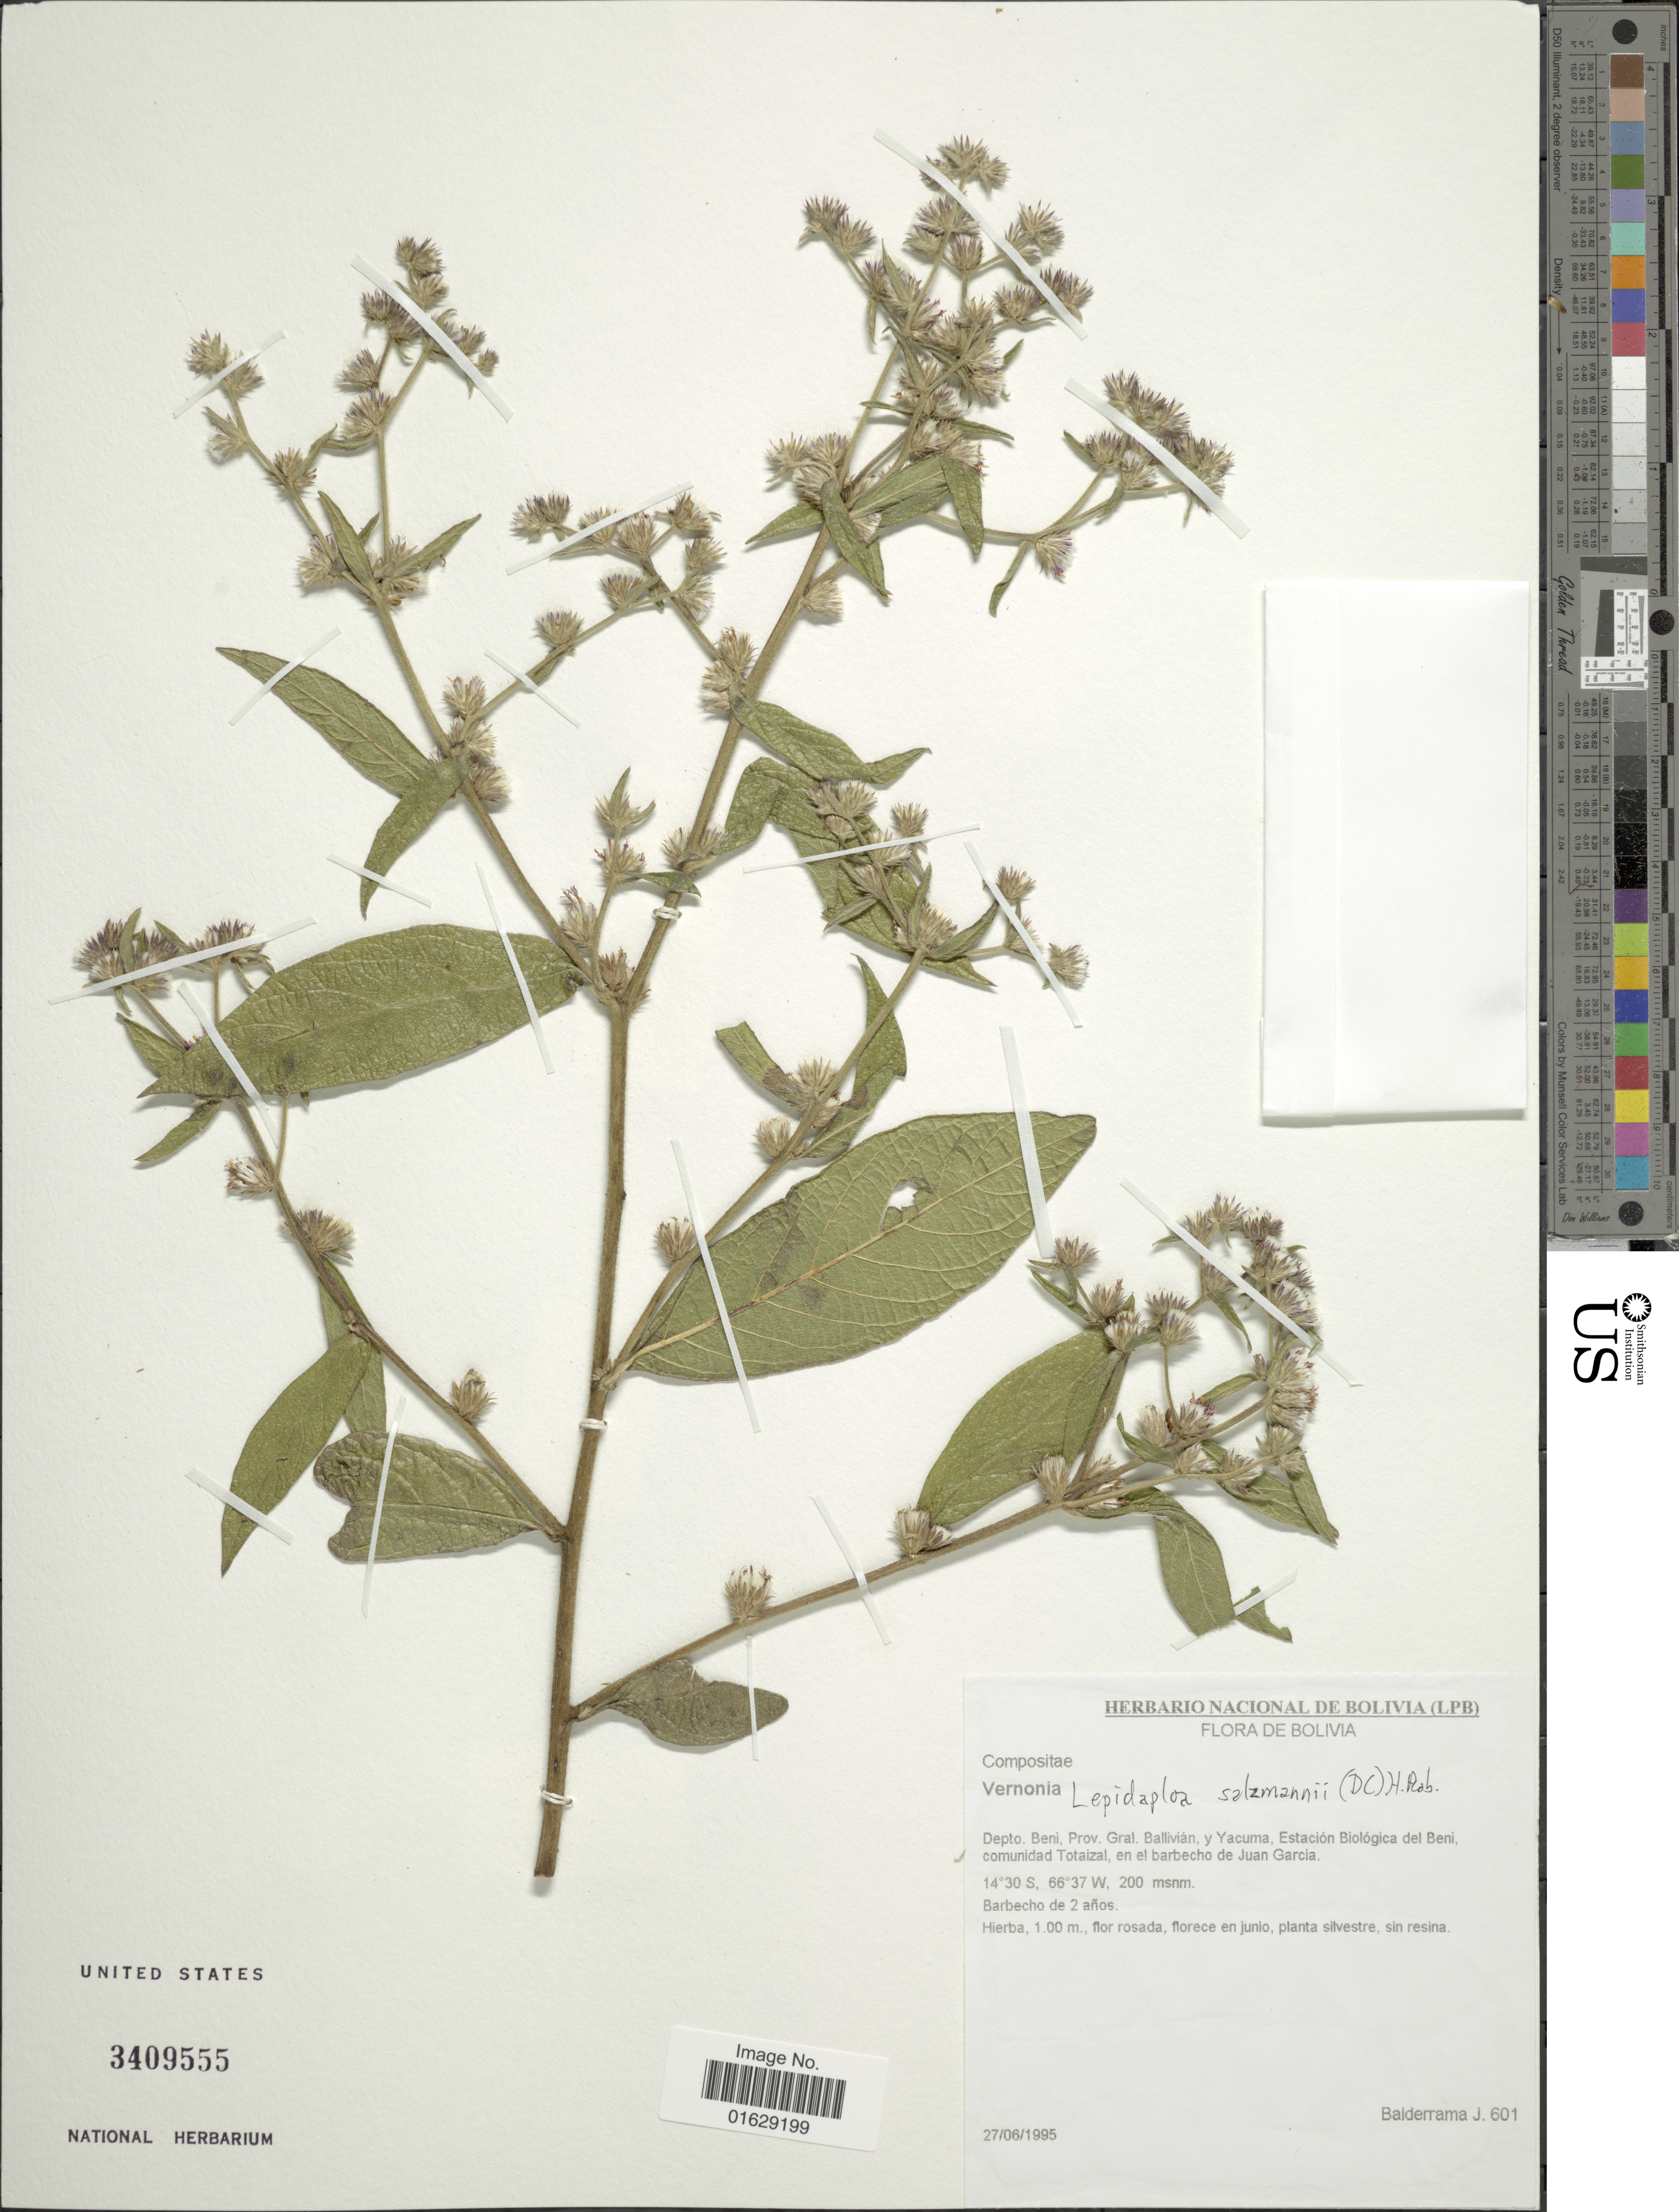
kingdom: Plantae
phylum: Tracheophyta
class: Magnoliopsida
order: Asterales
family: Asteraceae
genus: Lepidaploa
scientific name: Lepidaploa salzmannii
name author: (DC.) H. Rob.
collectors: J. Balderrama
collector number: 601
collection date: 1995-06-27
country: Bolivia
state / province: Beni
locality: Depto. Beni, Prov. Gral. Ballivian, y Yacuma, Estacion Biologica del Beni, comunidad Totaizal, en el barbecho de Juan Garcia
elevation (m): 200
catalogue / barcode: US 3409555